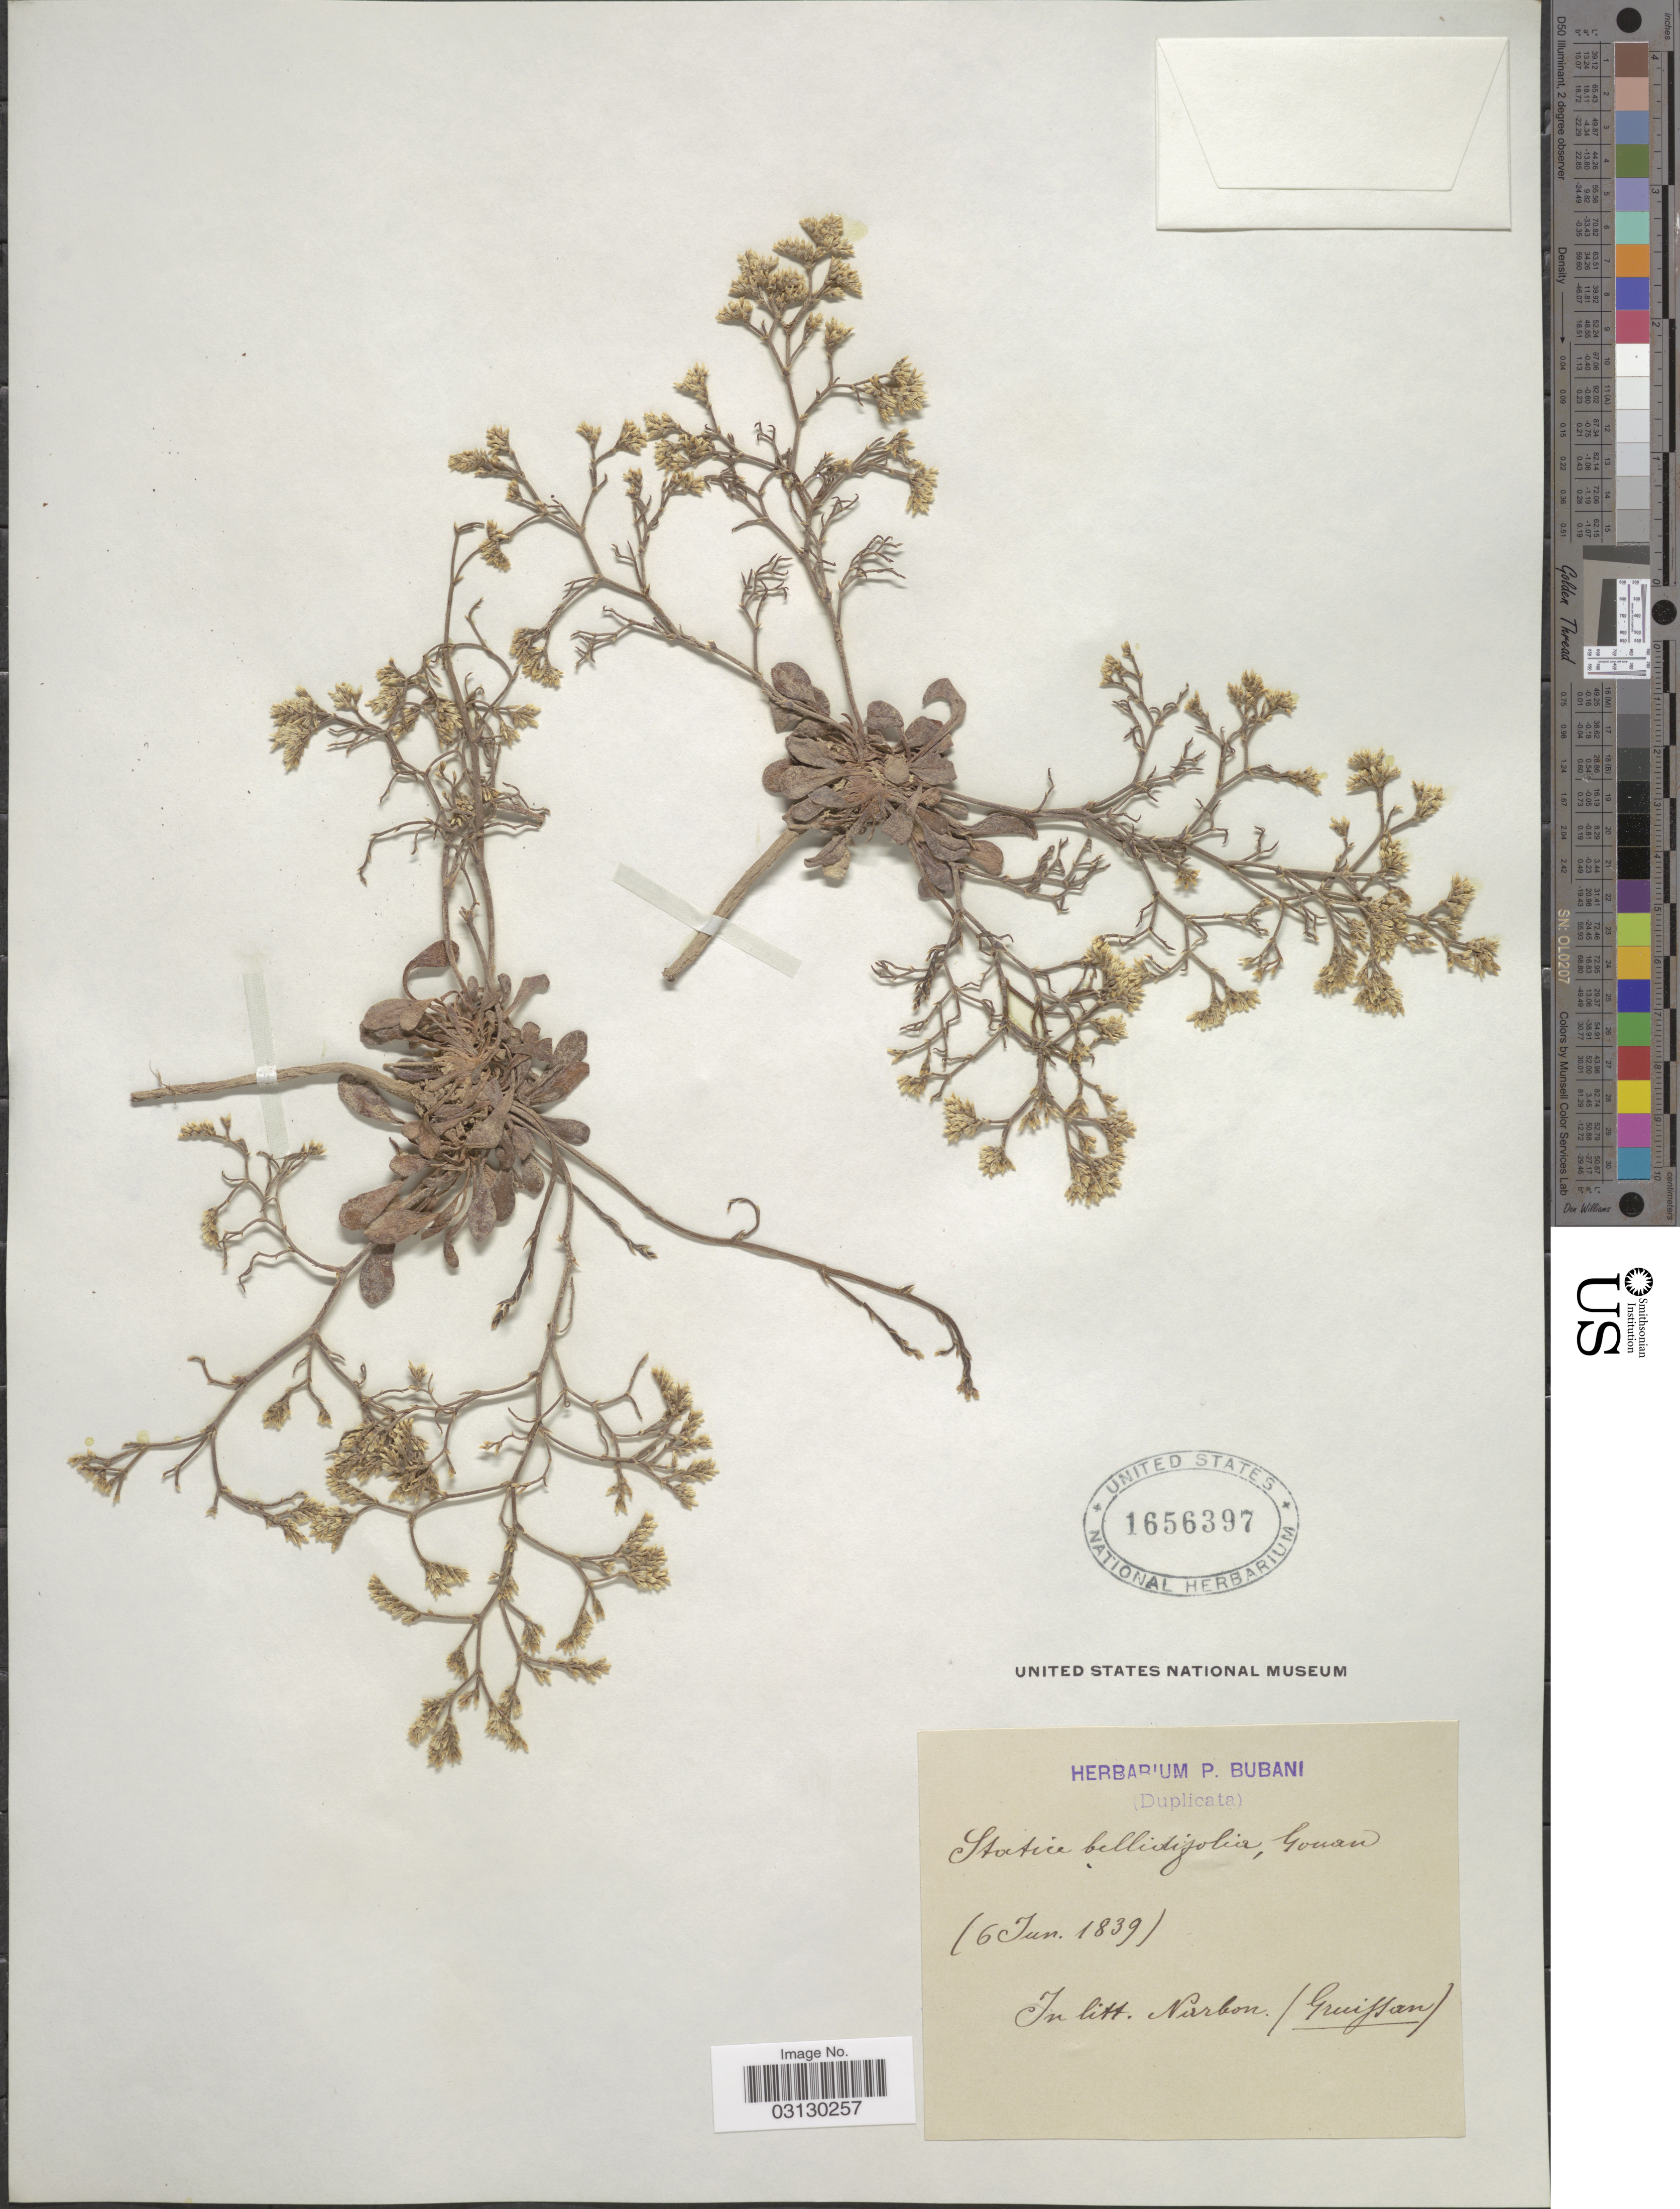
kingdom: Plantae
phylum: Tracheophyta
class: Magnoliopsida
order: Caryophyllales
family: Plumbaginaceae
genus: Limonium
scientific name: Limonium bellidifolium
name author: (Gouan) Dumort.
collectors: ex herb. P. Bubani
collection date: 1839-06-06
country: France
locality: In litt. Narbon. (Gruifsan).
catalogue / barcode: US 1656397